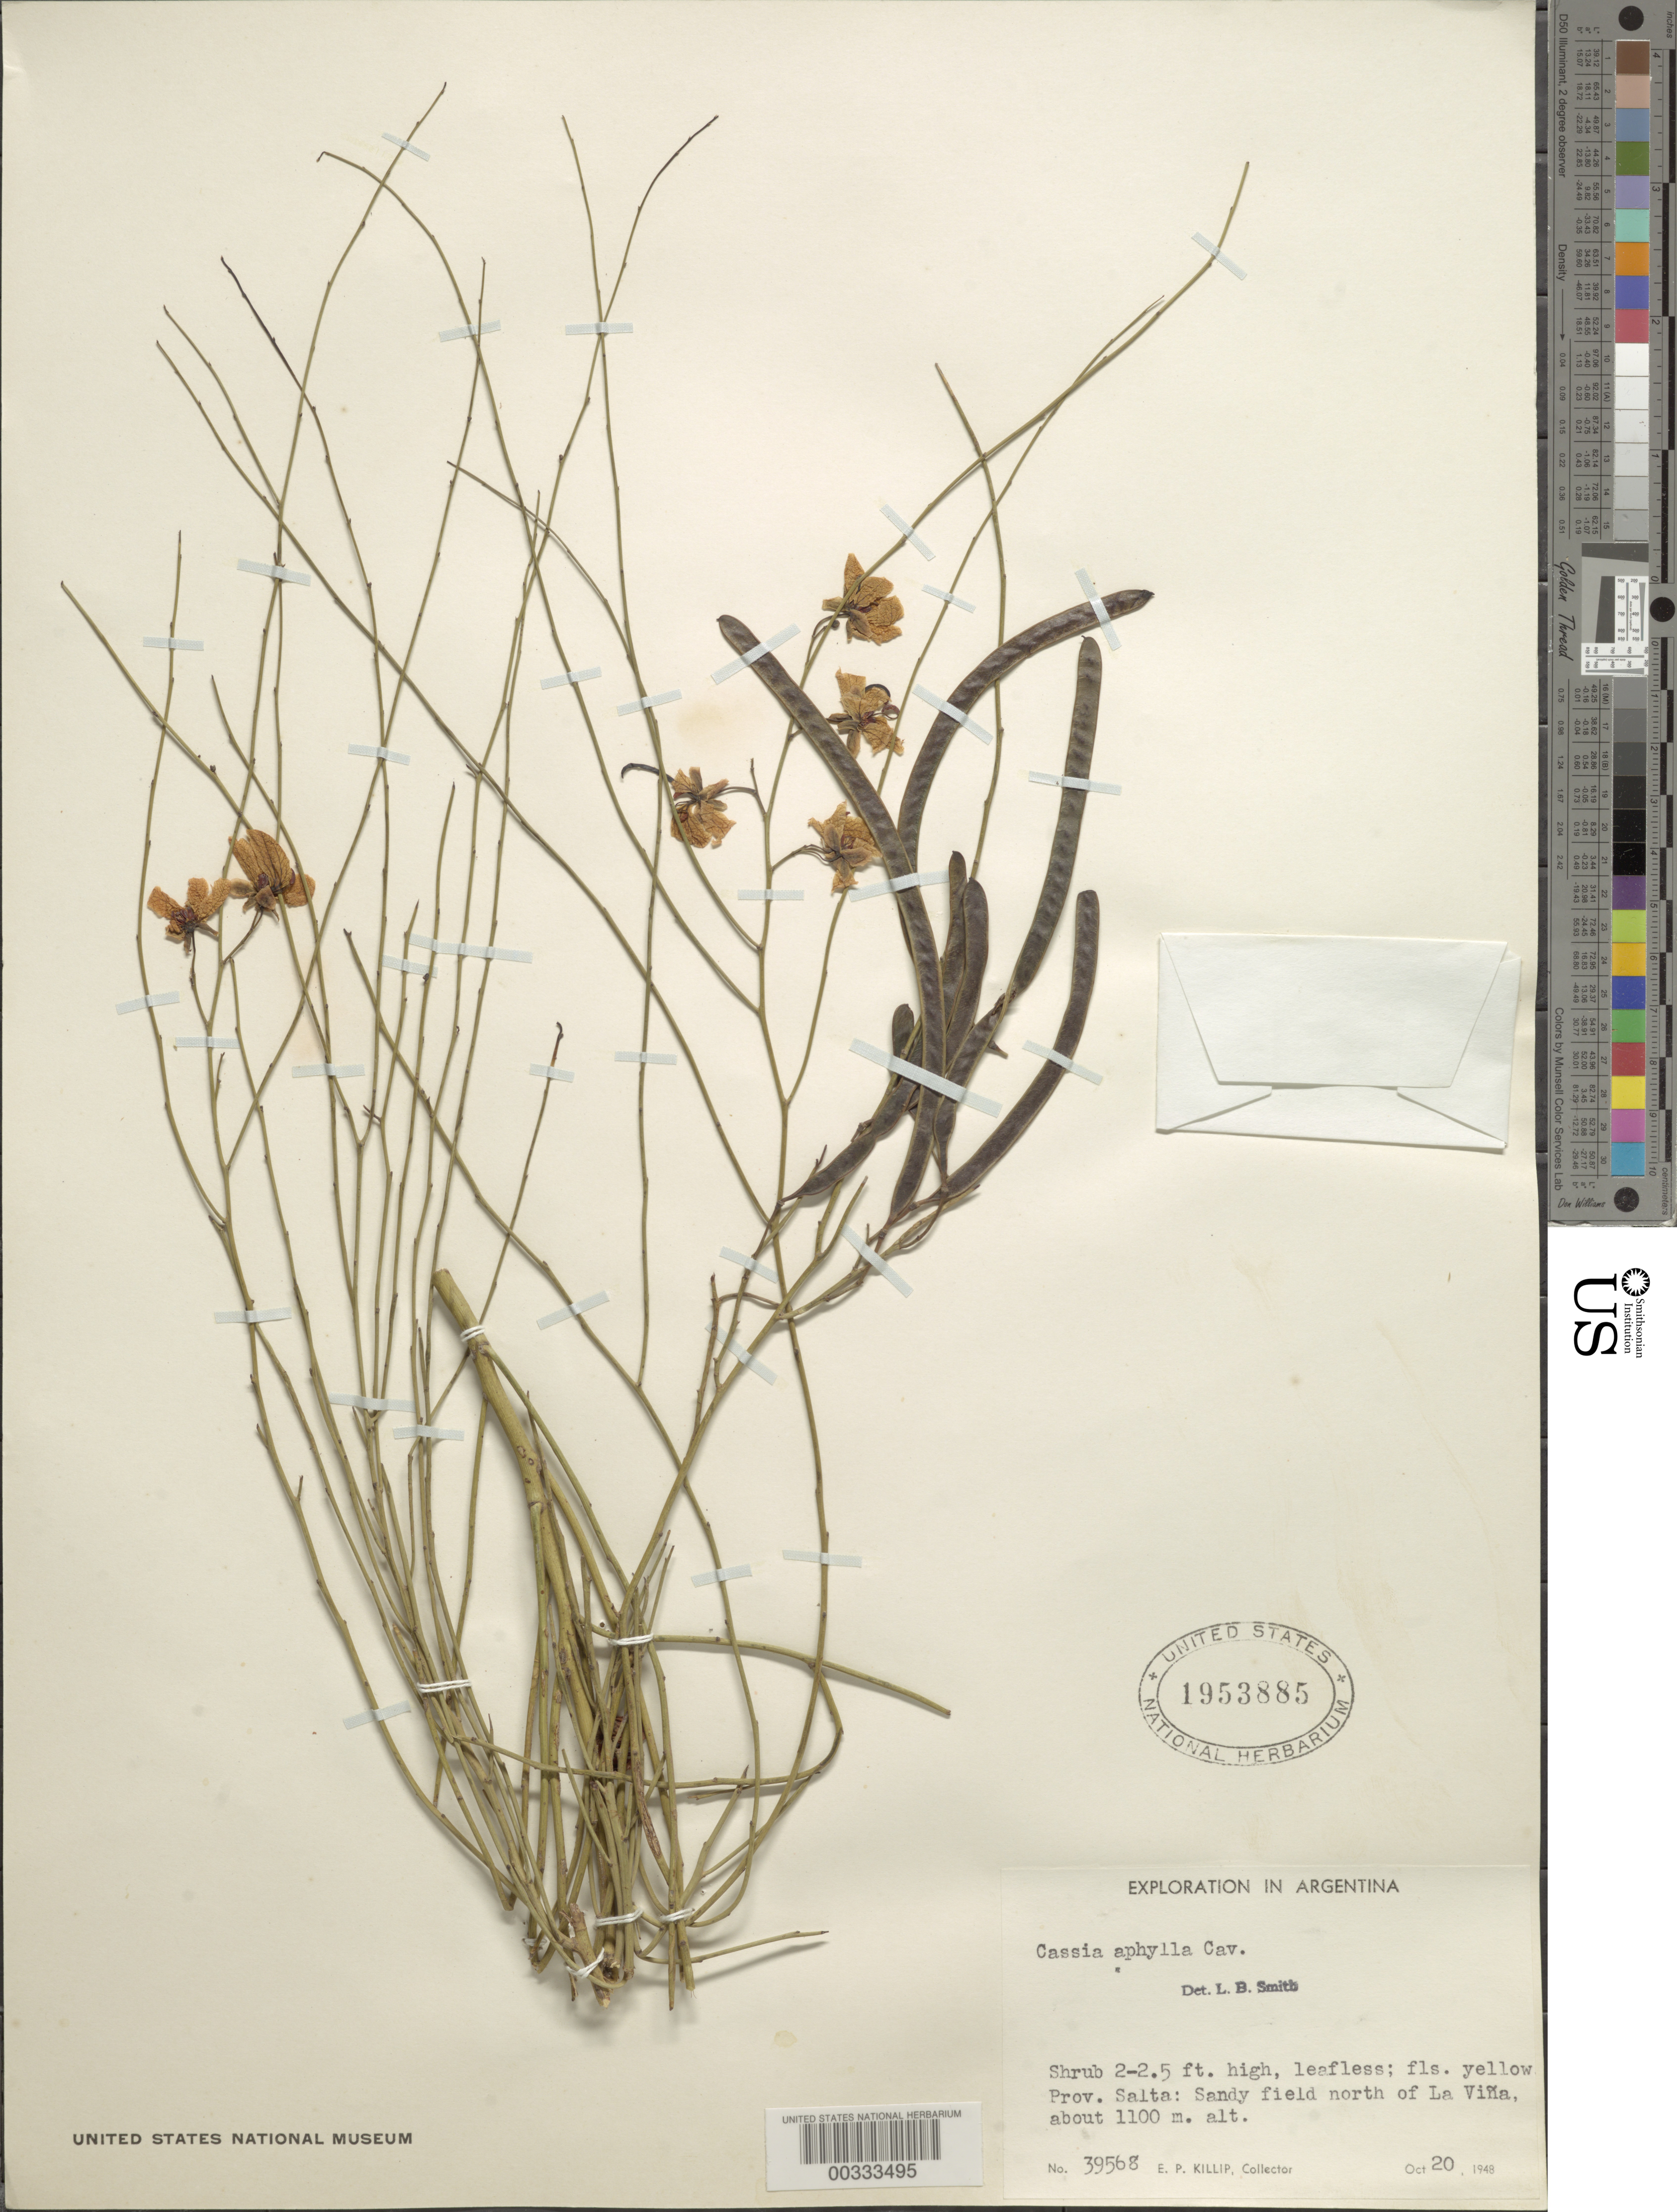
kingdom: Plantae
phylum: Tracheophyta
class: Magnoliopsida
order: Fabales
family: Fabaceae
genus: Senna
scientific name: Senna aphylla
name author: (Cav.) H.S. Irwin & Barneby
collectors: E. P. Killip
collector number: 39568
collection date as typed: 20 Oct 1948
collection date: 1948-10-20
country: Argentina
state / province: Salta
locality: N of la Vina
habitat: Sandy field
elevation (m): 1100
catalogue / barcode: US 1953885